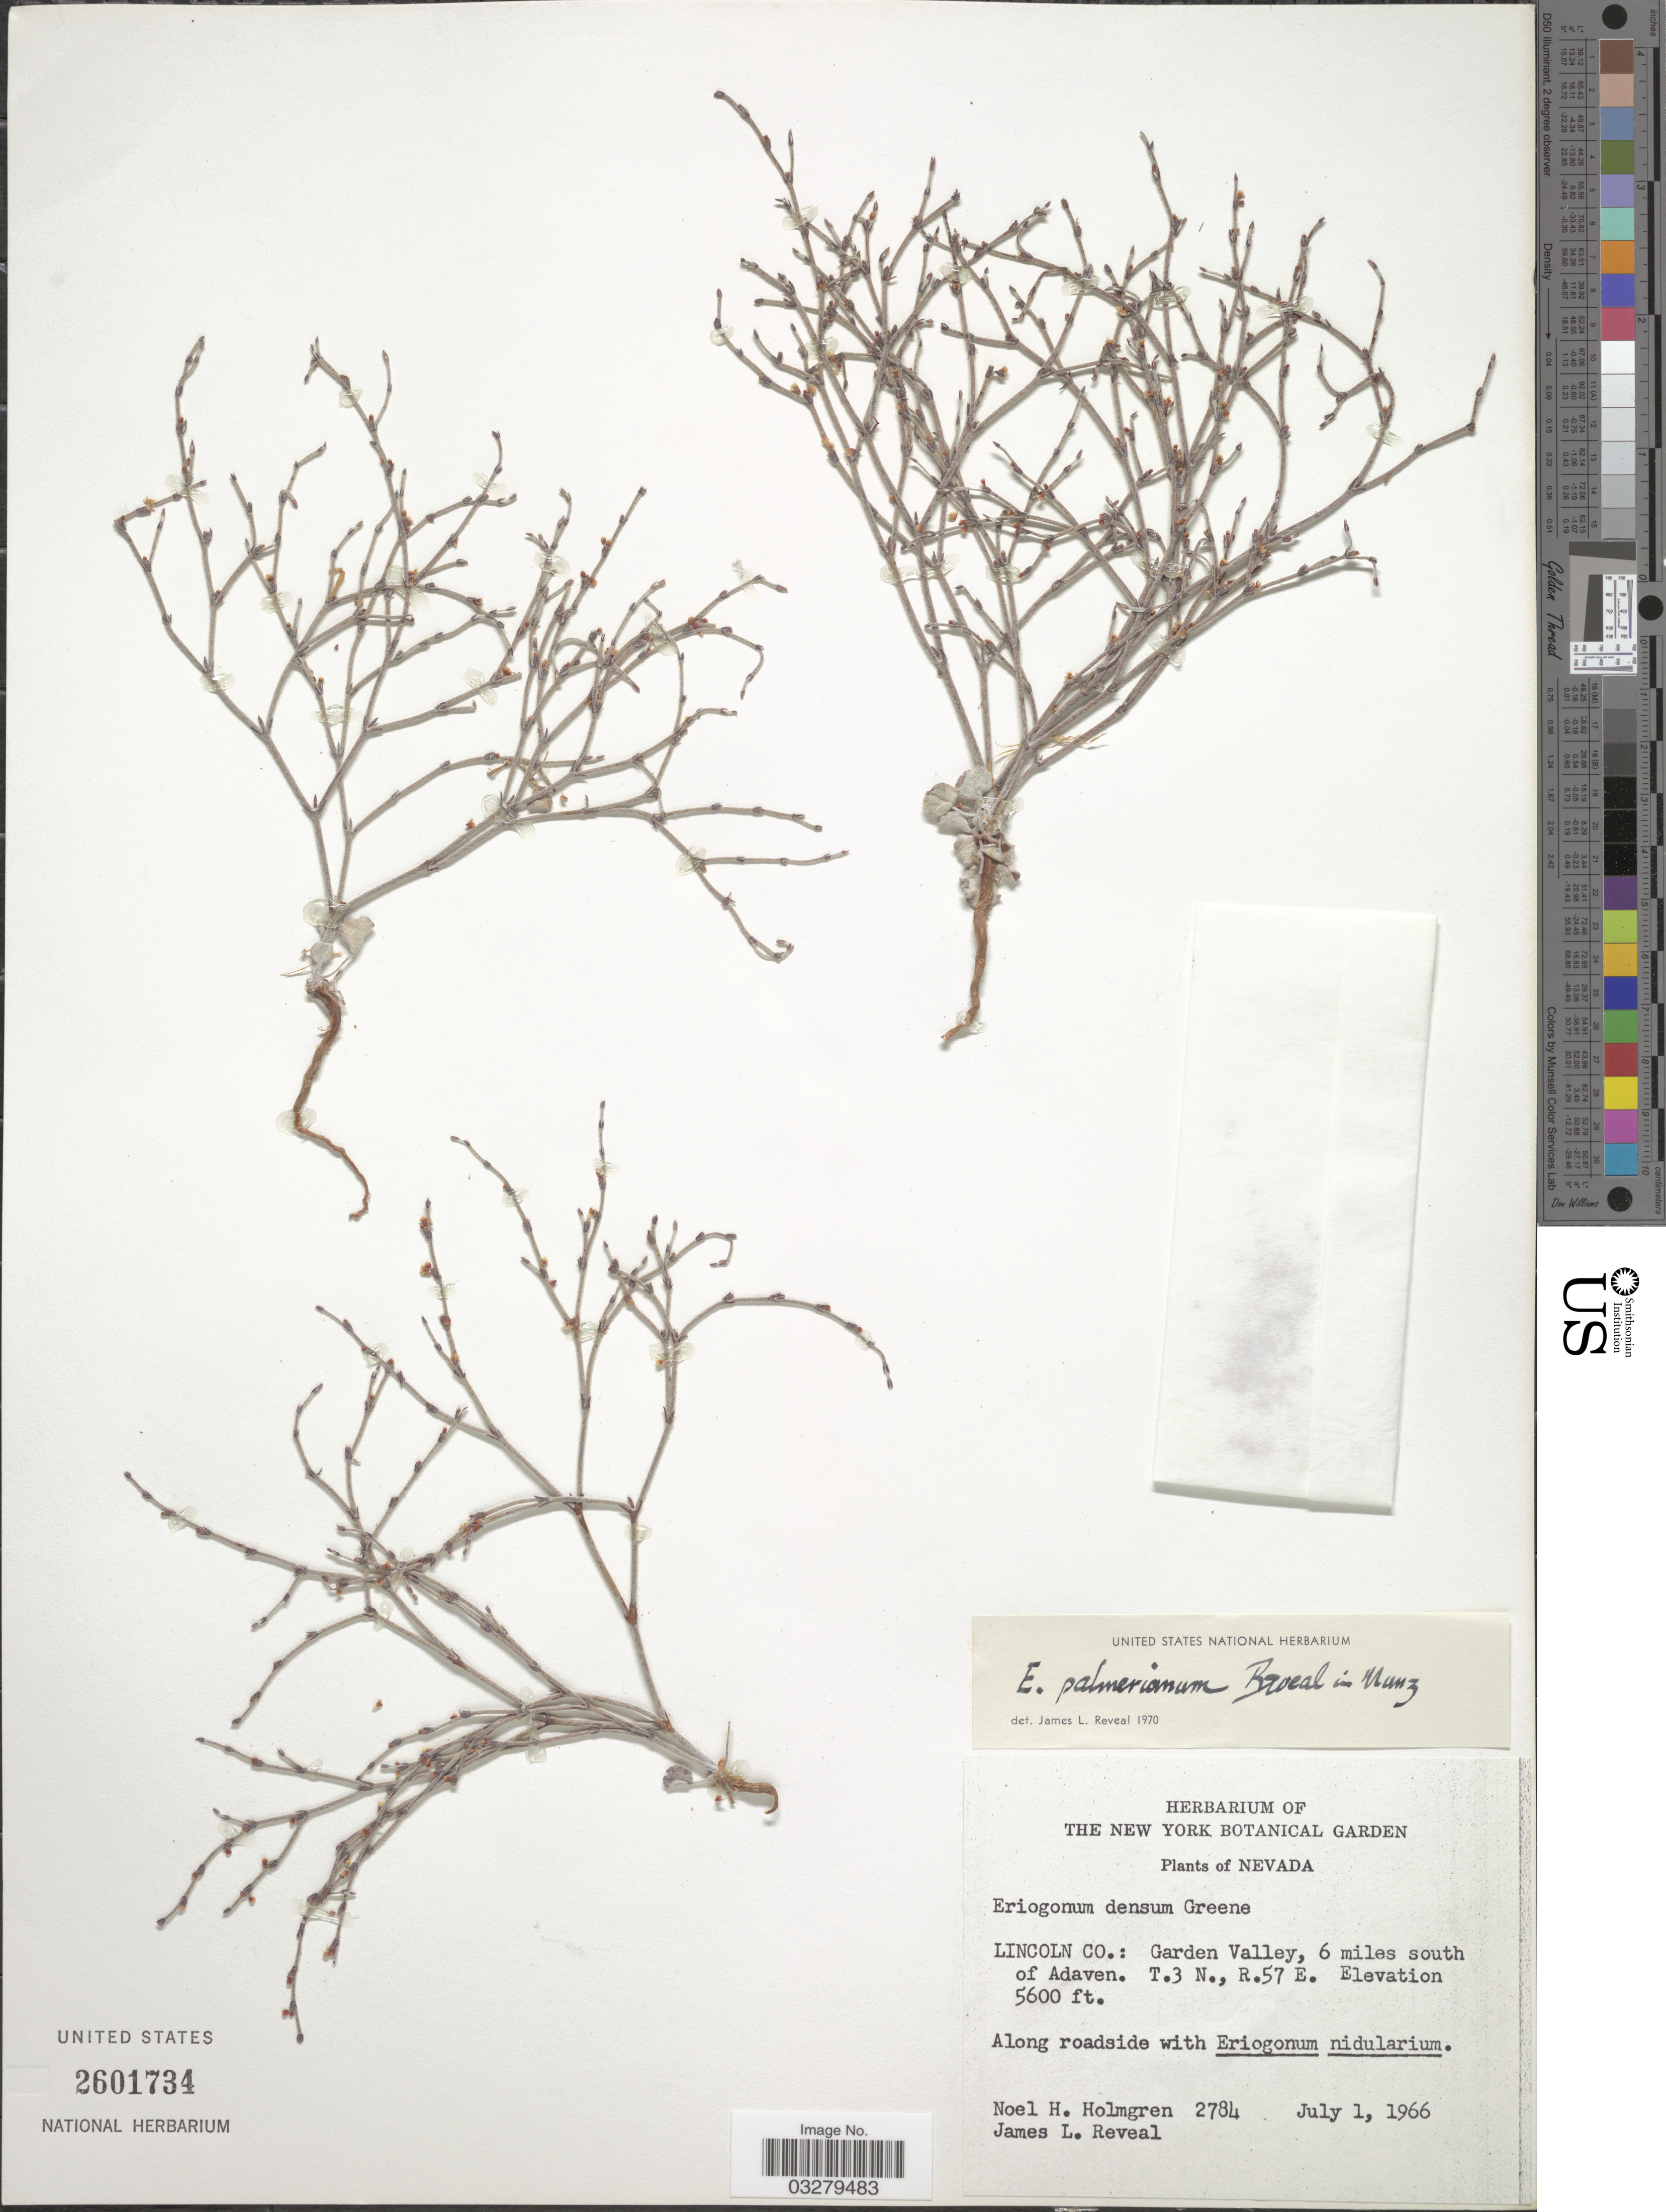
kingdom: Plantae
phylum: Tracheophyta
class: Magnoliopsida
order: Caryophyllales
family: Polygonaceae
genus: Eriogonum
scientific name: Eriogonum palmerianum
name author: Reveal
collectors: N. H. Holmgren & J. L. Reveal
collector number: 2784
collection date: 1966-07-01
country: United States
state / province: Nevada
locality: Lincoln Co.: Garden Valley, 6 miles south of Adaven. T.3N., R.57E.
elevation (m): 1707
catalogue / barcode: US 2601734